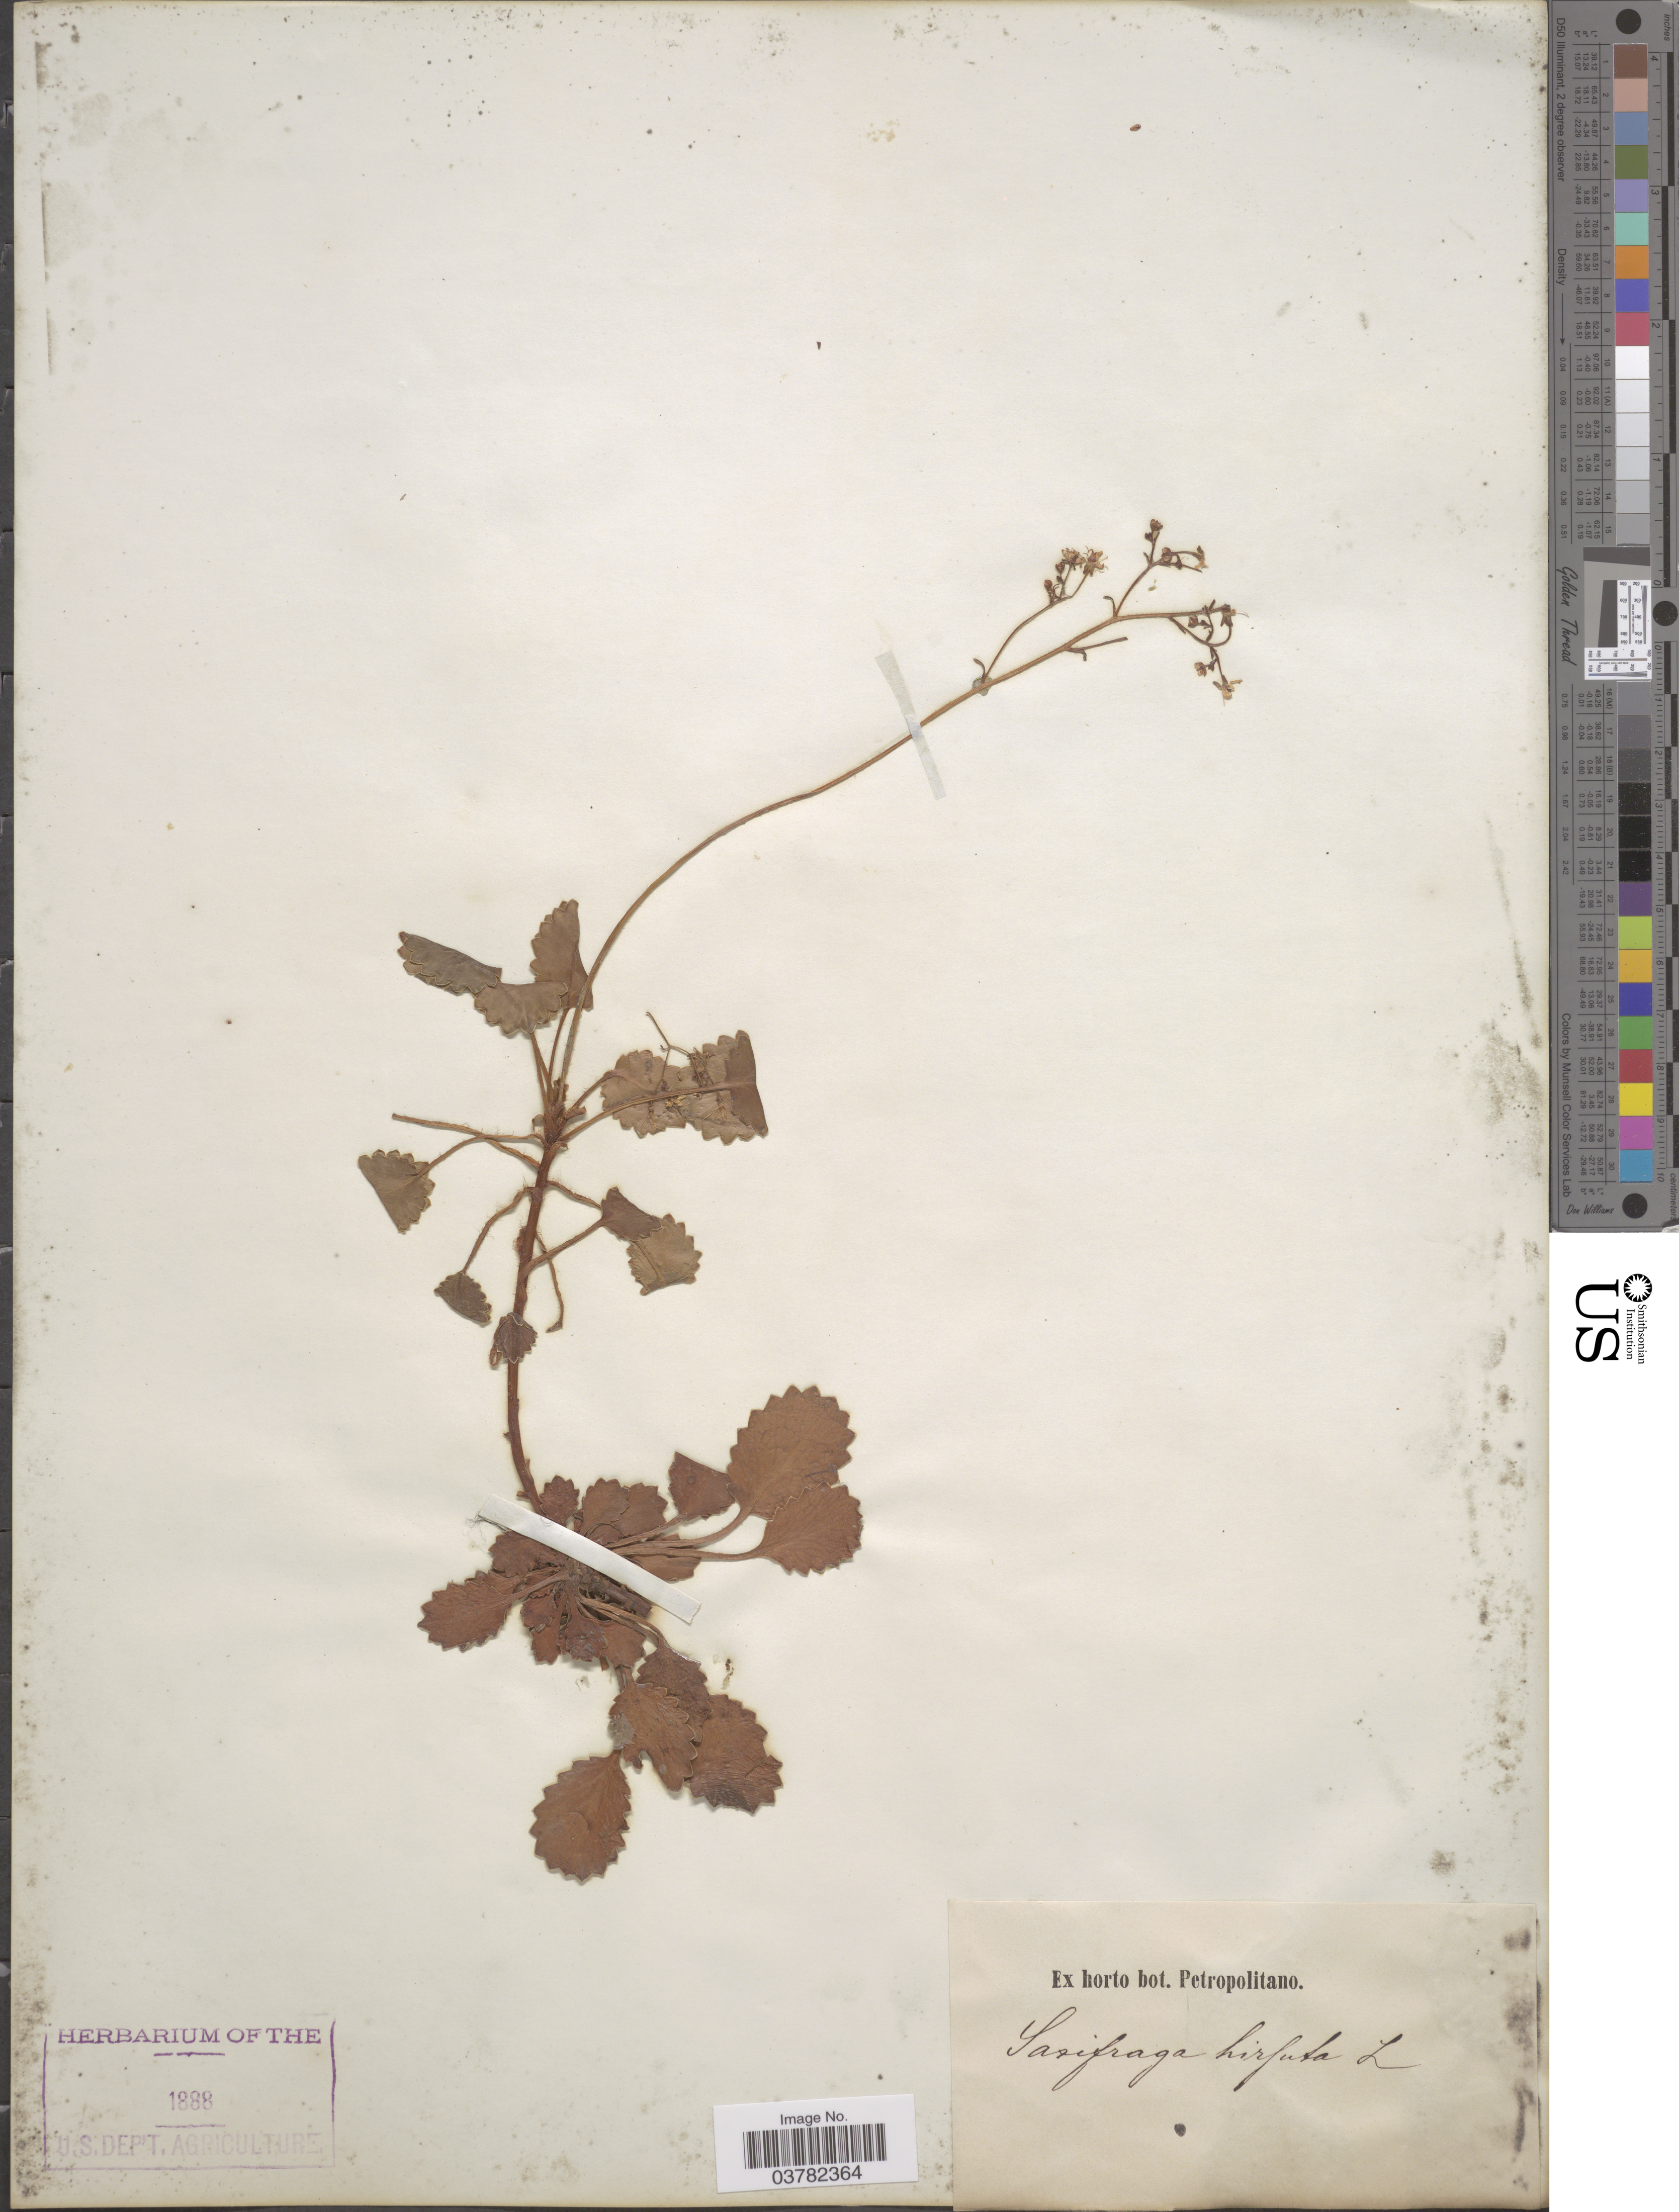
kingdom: Plantae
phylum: Tracheophyta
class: Magnoliopsida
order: Saxifragales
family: Saxifragaceae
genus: Saxifraga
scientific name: Saxifraga hirsuta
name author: L.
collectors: ex Horto Bot. Petropolitano